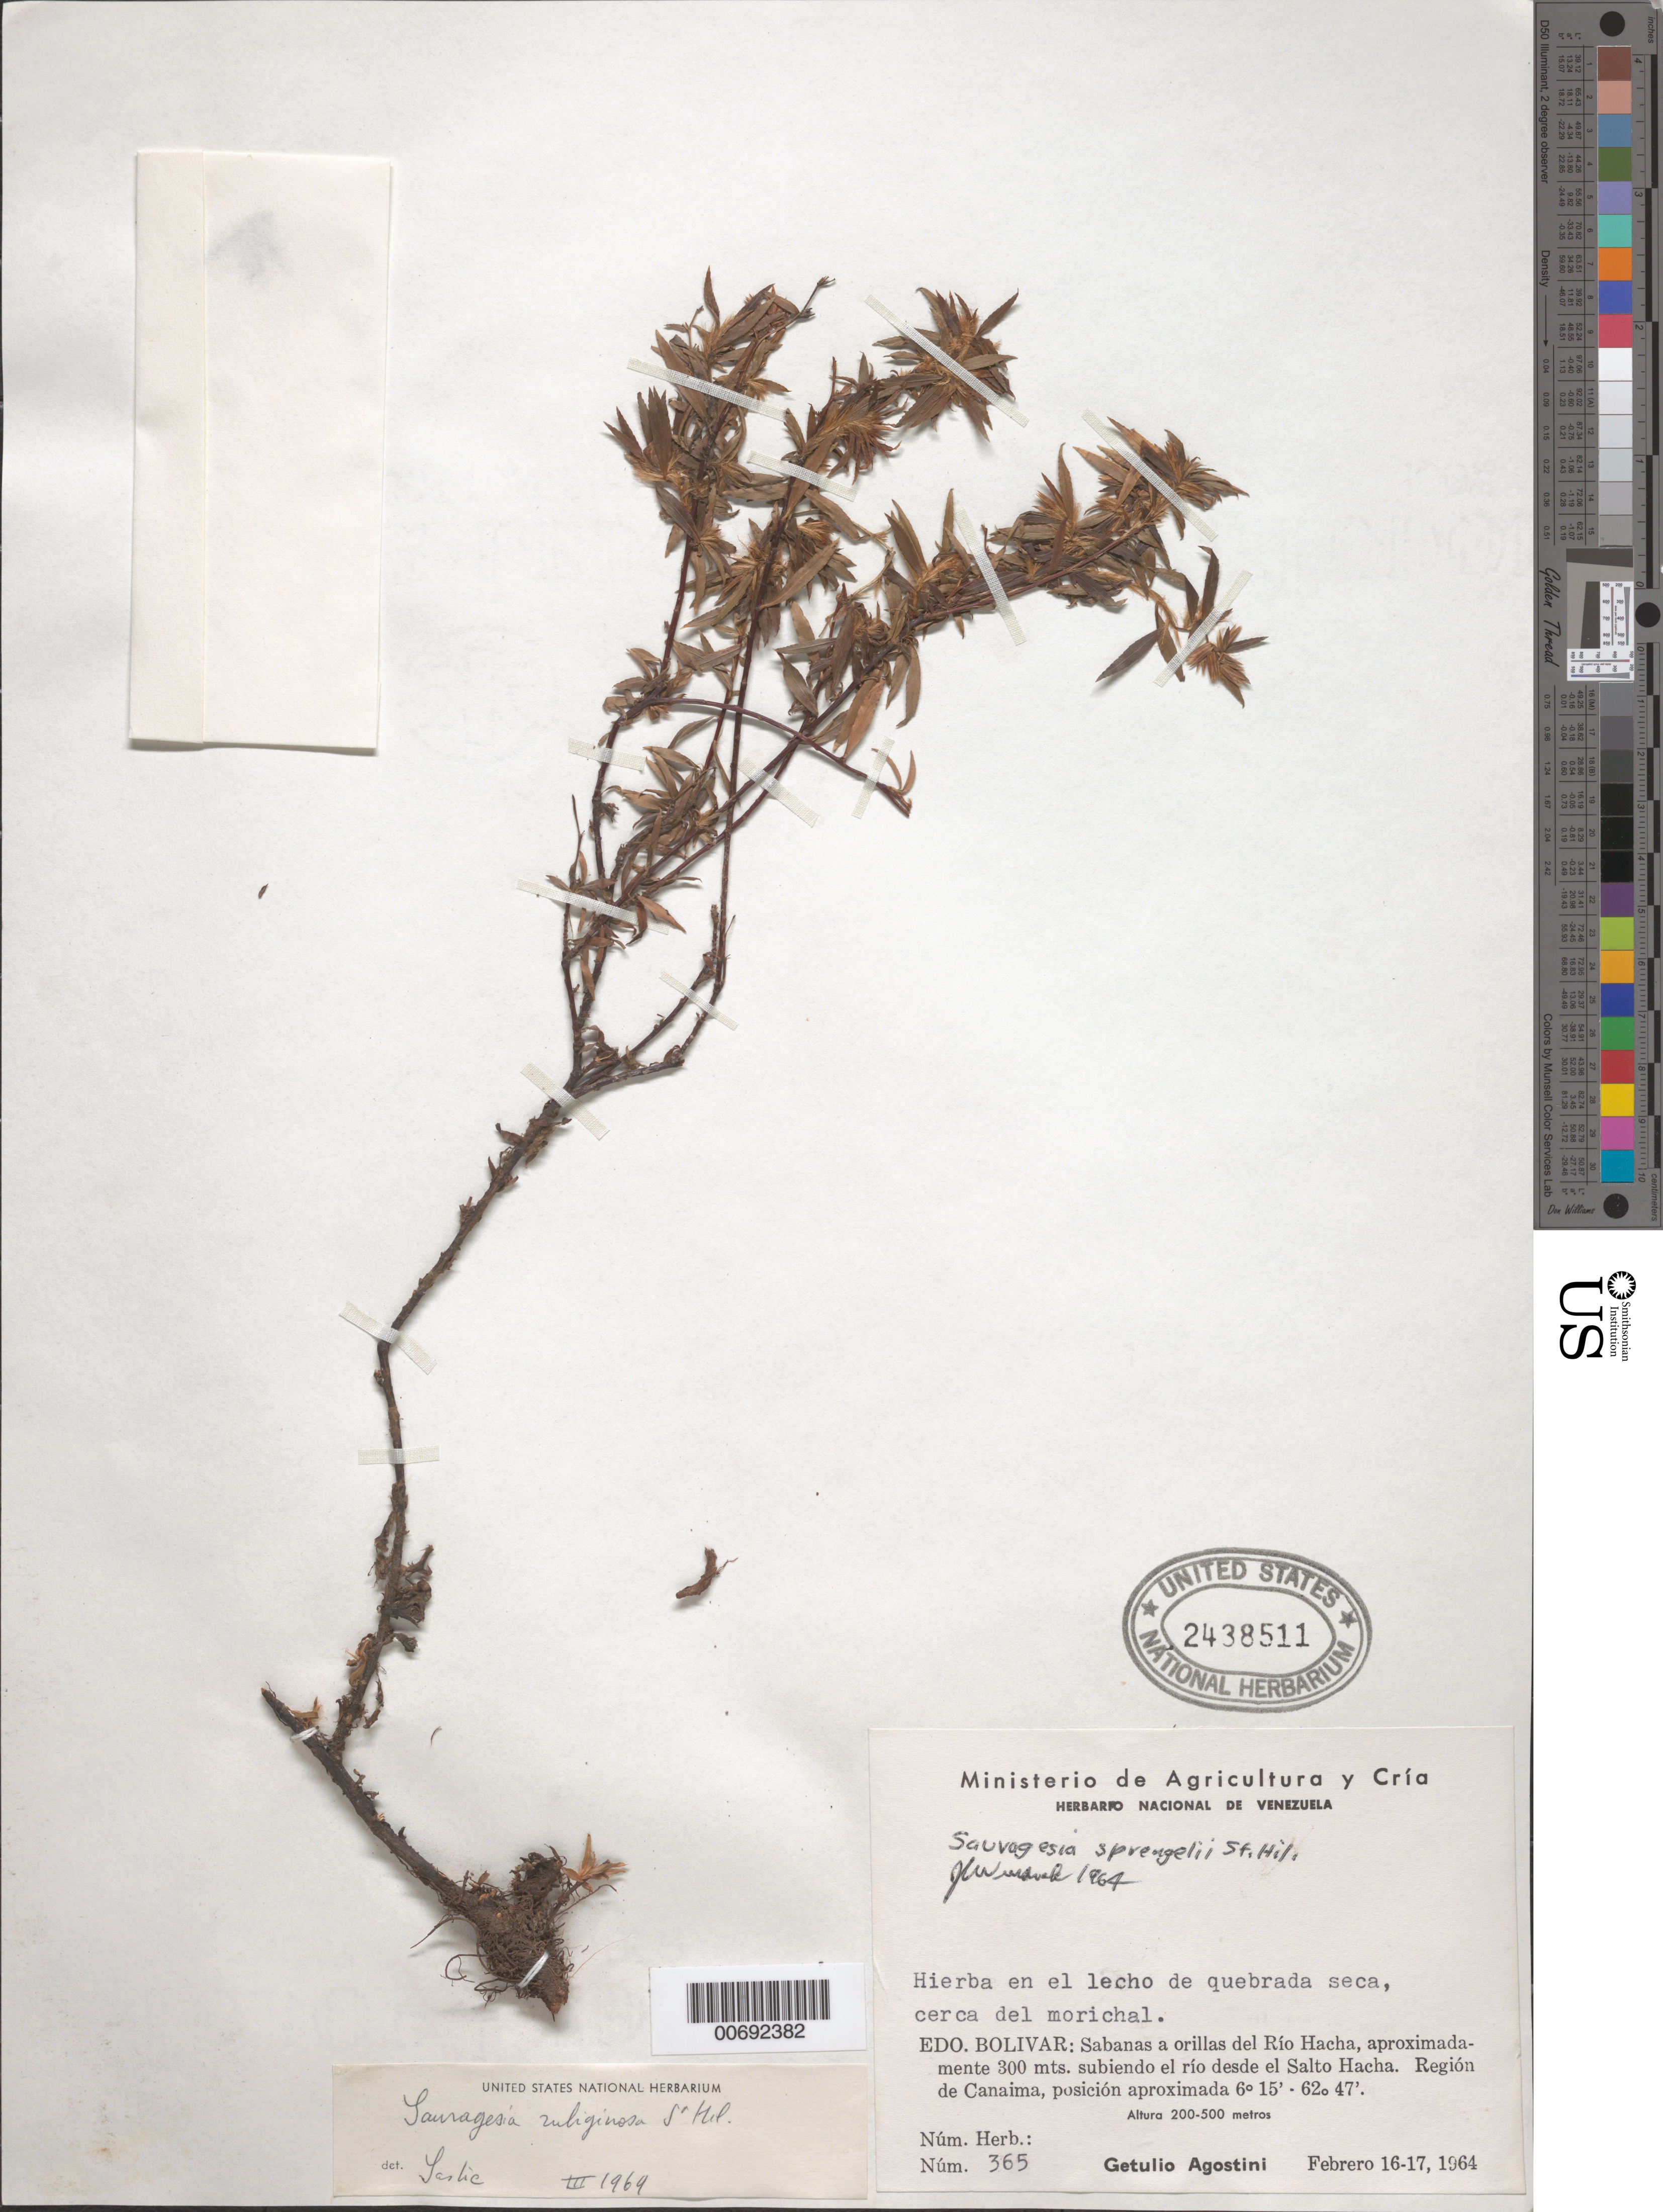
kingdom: Plantae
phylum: Tracheophyta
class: Magnoliopsida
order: Malpighiales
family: Ochnaceae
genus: Sauvagesia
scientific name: Sauvagesia rubiginosa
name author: A. St.-Hil.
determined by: Sastre, C. H. L.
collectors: G. Agostini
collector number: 365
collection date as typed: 16-Feb-64 to 17-Feb-64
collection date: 1964-02-16/1964-02-17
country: Venezuela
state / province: Bolívar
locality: Río Hacha, 300 m subiendo el río desde el Salto Hacha, region de Canaima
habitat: Dry streambed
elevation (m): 200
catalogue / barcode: US 2438511